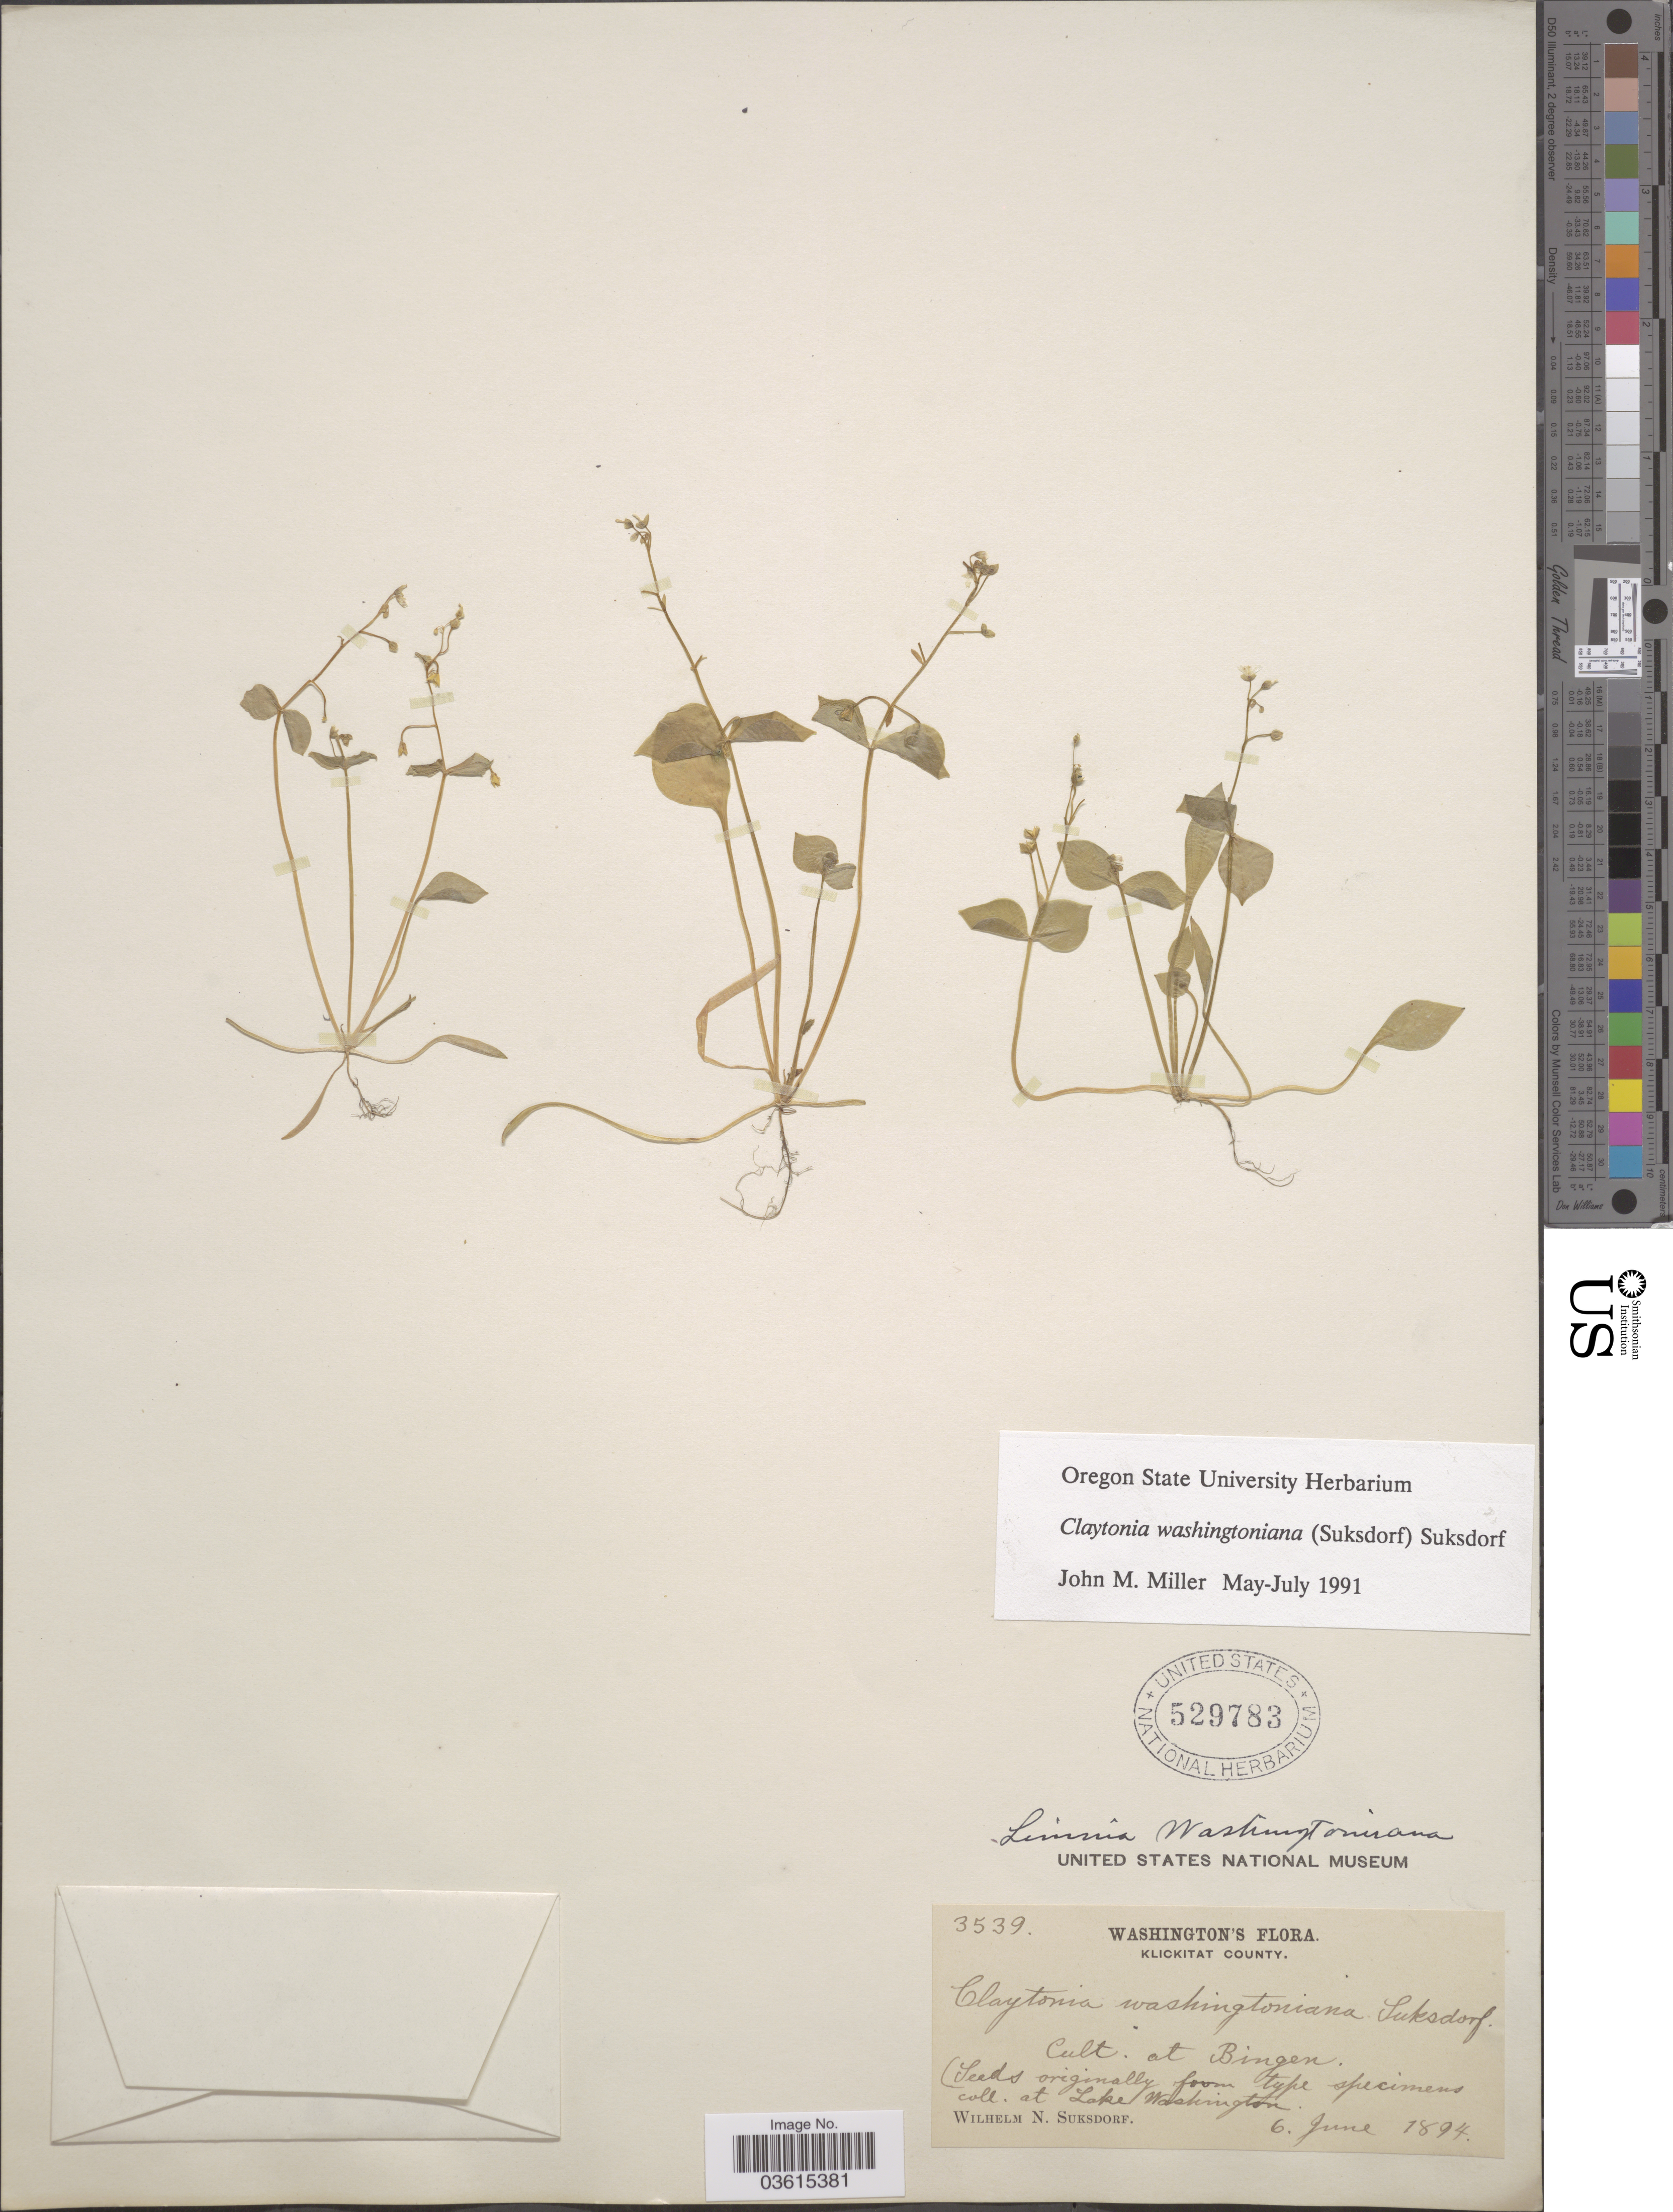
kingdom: Plantae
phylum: Tracheophyta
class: Magnoliopsida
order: Caryophyllales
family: Montiaceae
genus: Claytonia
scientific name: Claytonia washingtoniana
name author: (Suksd.) Suksd.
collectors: W. N. Suksdorf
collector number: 3539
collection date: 1894-06-06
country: United States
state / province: Washington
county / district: Klickitat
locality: Klickitat County. Bingen.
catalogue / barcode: US 529783